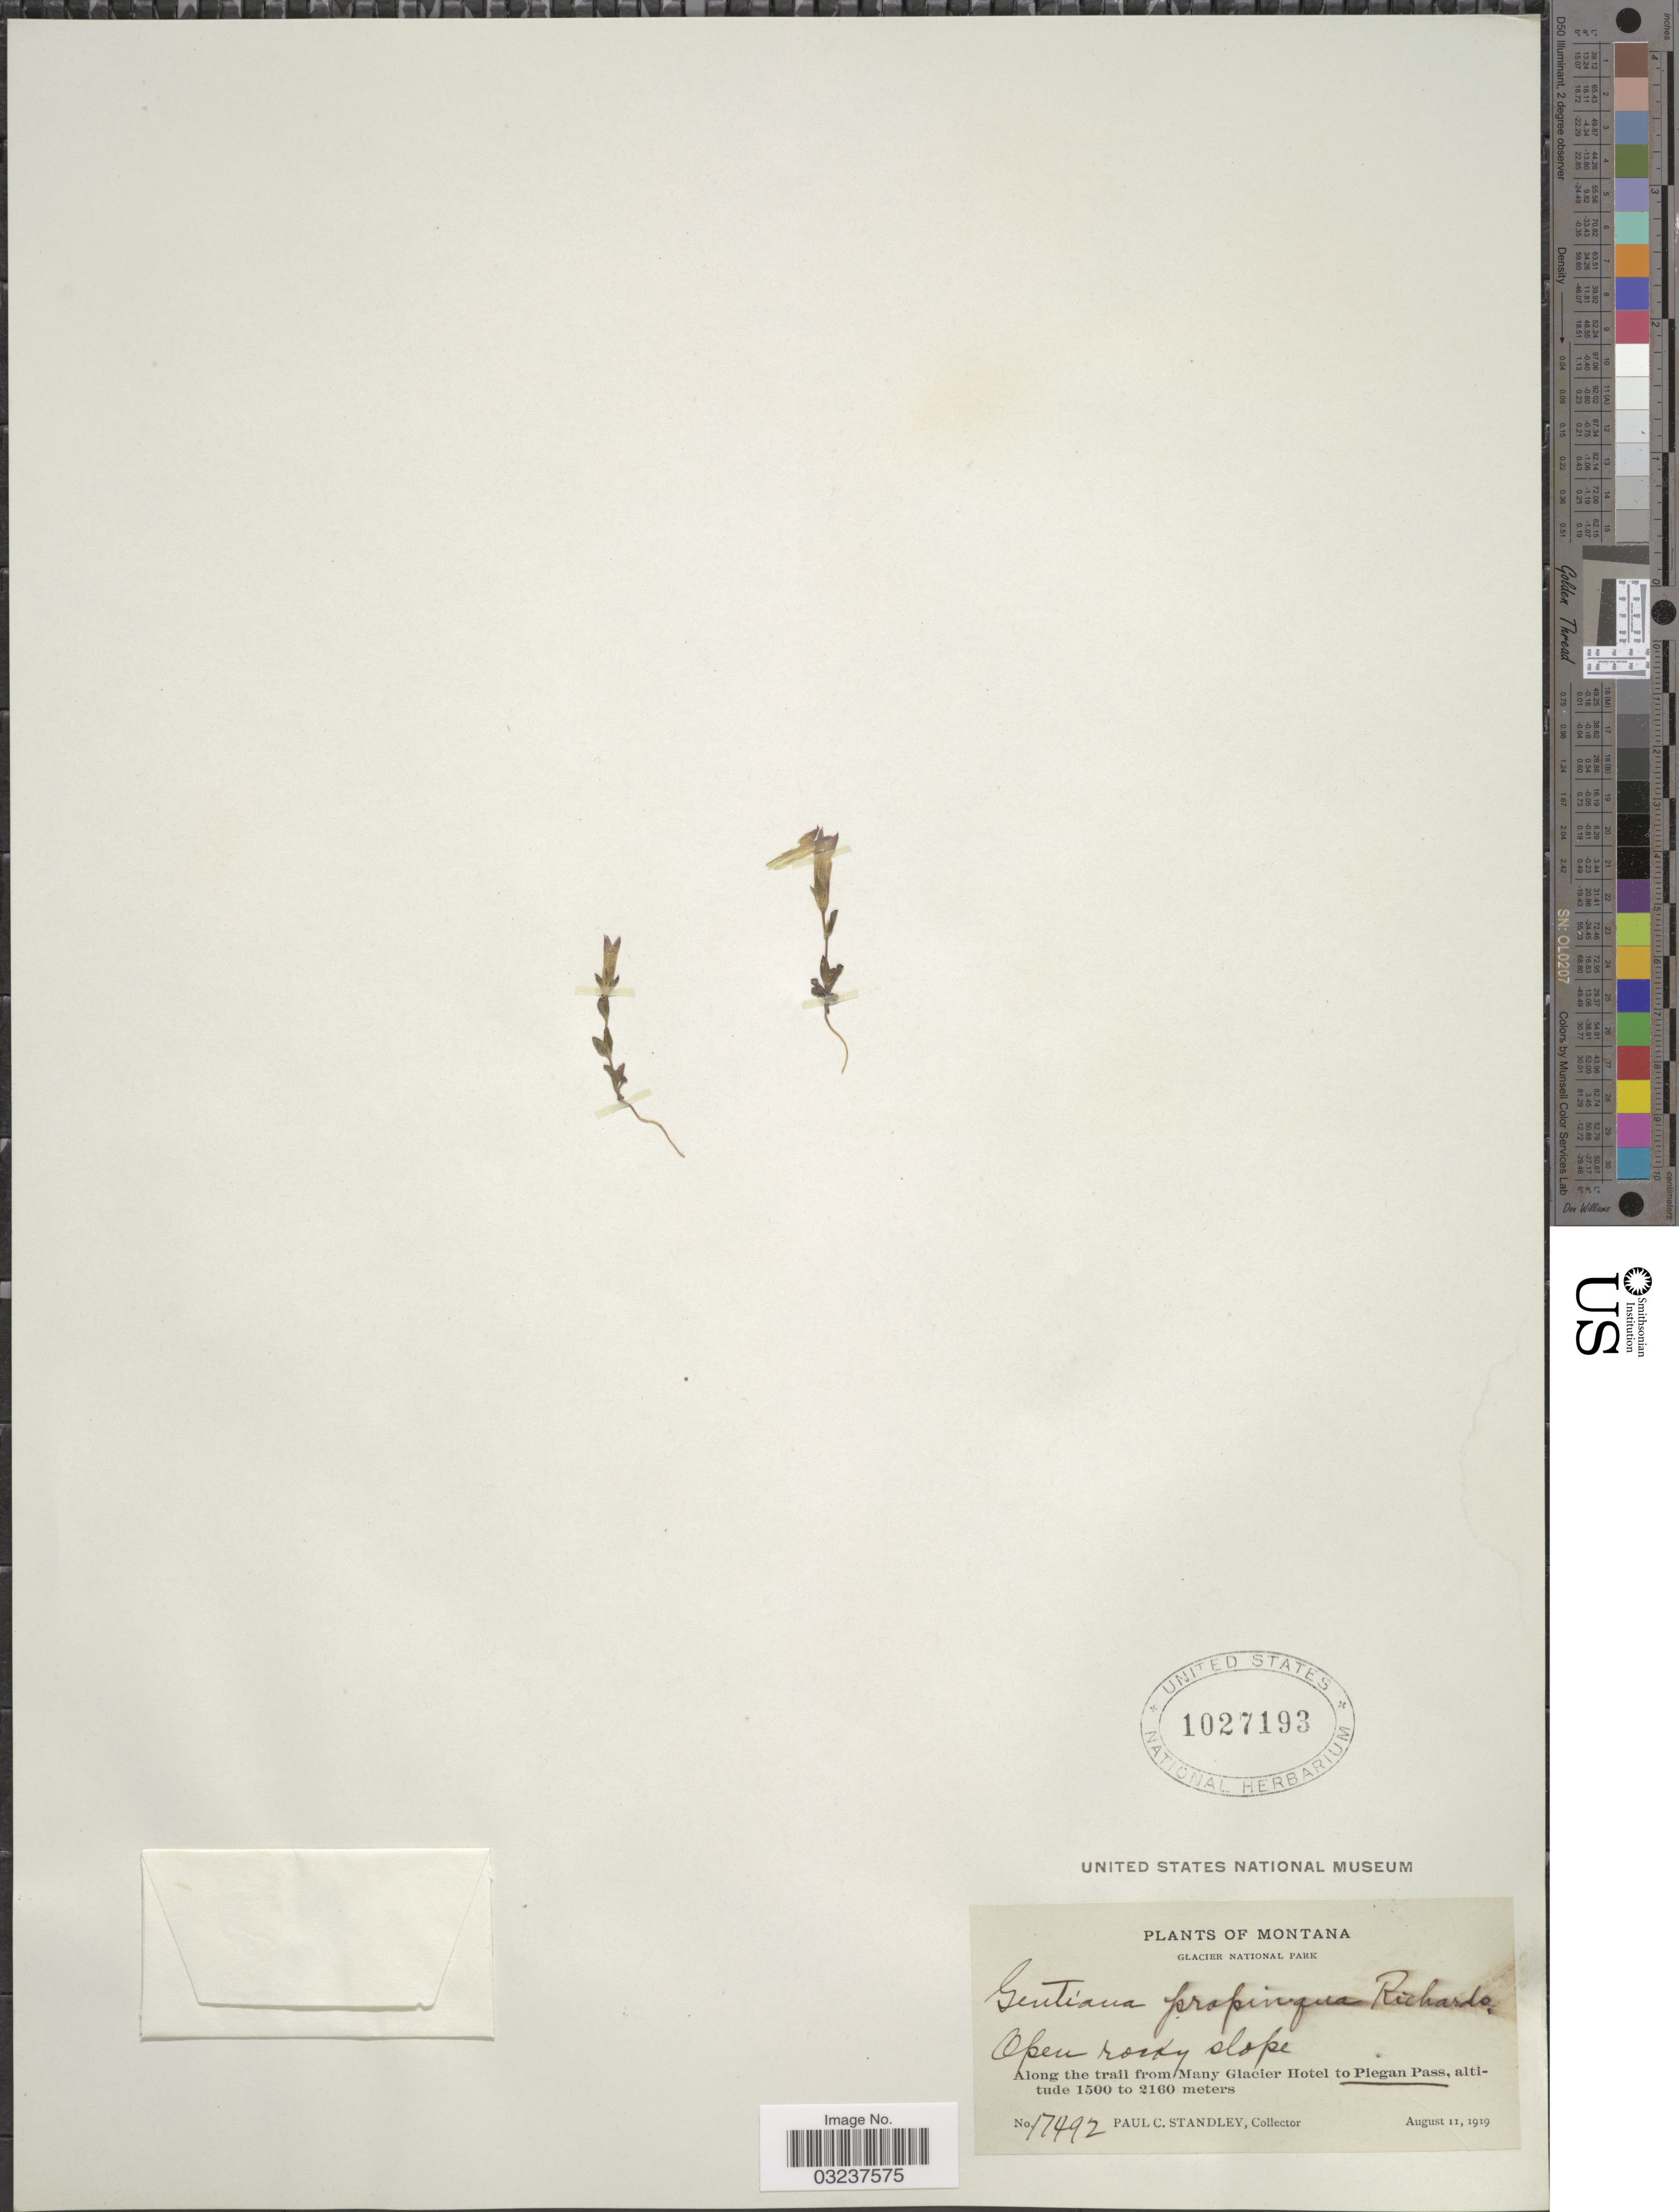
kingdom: Plantae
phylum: Tracheophyta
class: Magnoliopsida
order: Gentianales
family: Gentianaceae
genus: Gentianella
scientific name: Gentianella propinqua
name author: (Richardson) J.M. Gillett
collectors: P. C. Standley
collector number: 17492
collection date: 1919-08-11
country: United States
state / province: Montana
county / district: Glacier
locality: Glacier National Park, along the trail from Many Glacier Hotel to Piegan Pass.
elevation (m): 1500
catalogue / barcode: US 1027193